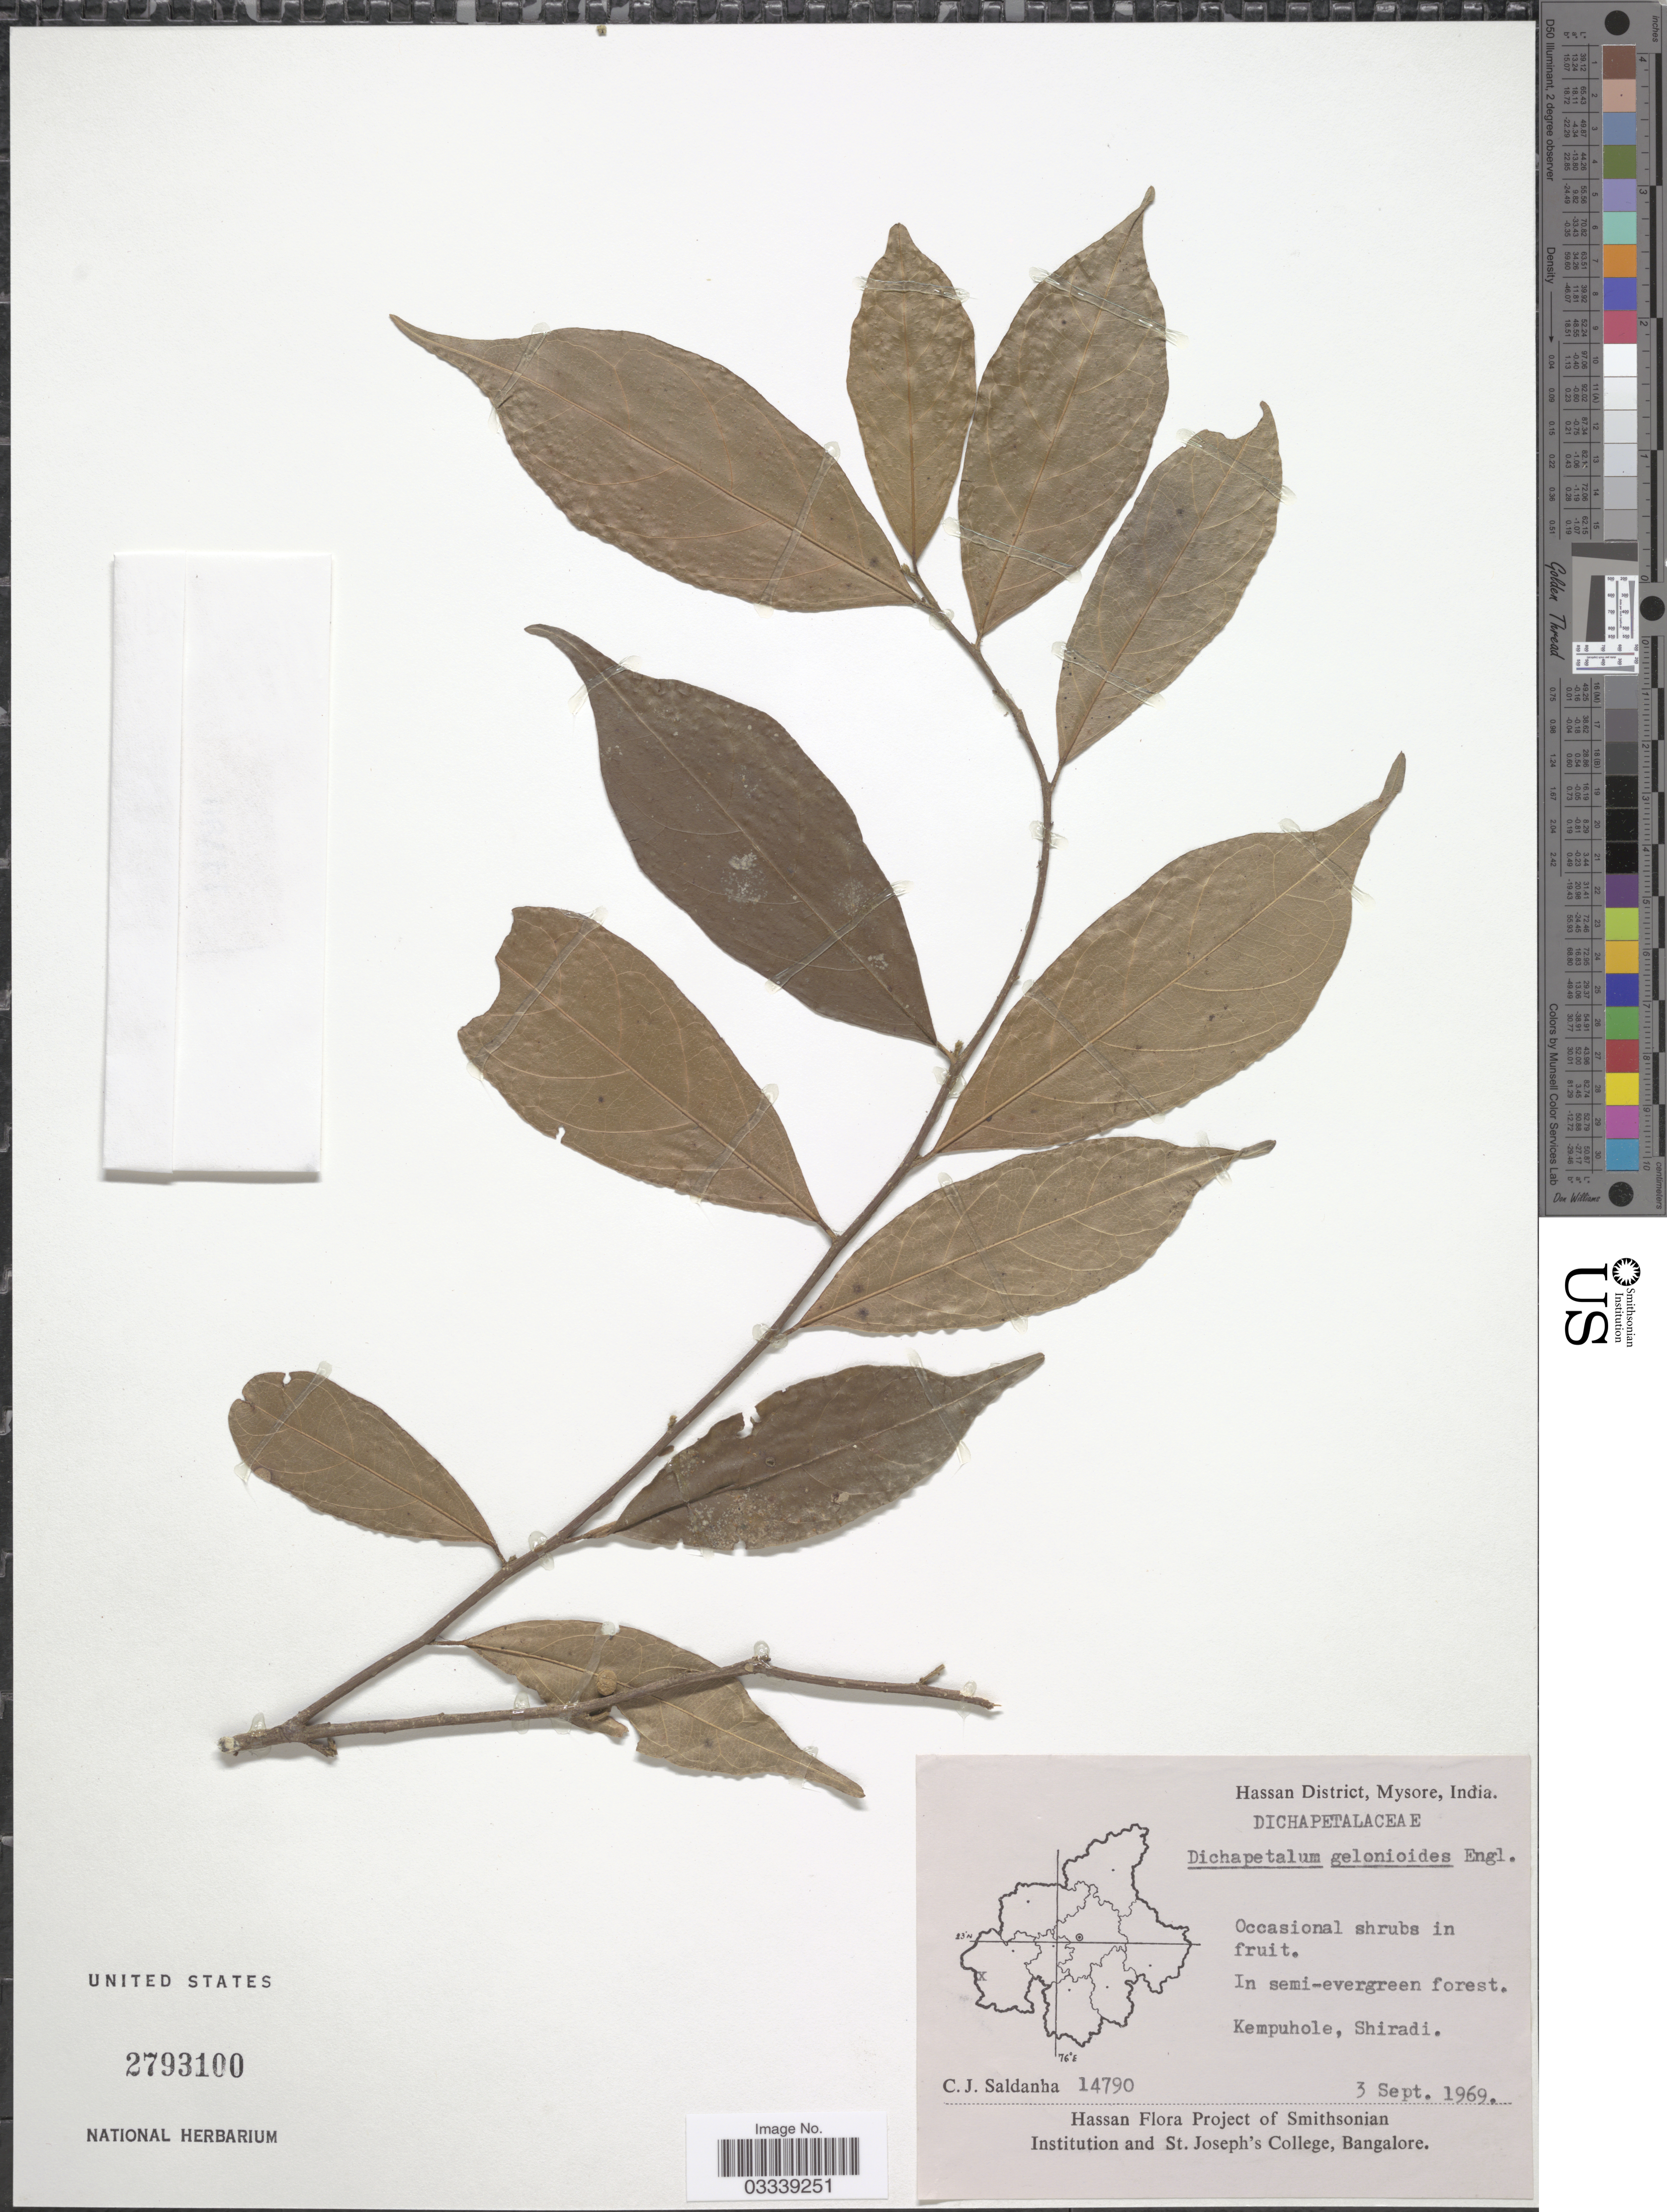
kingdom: Plantae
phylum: Tracheophyta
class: Magnoliopsida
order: Malpighiales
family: Dichapetalaceae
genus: Dichapetalum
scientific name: Dichapetalum gelonioides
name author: (Roxb.) Engl.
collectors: C. J. Saldanha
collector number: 14790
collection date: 1969-09-03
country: India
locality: Hassan District, Mysore, Kempuhole, Shiradi.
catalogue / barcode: US 2793100